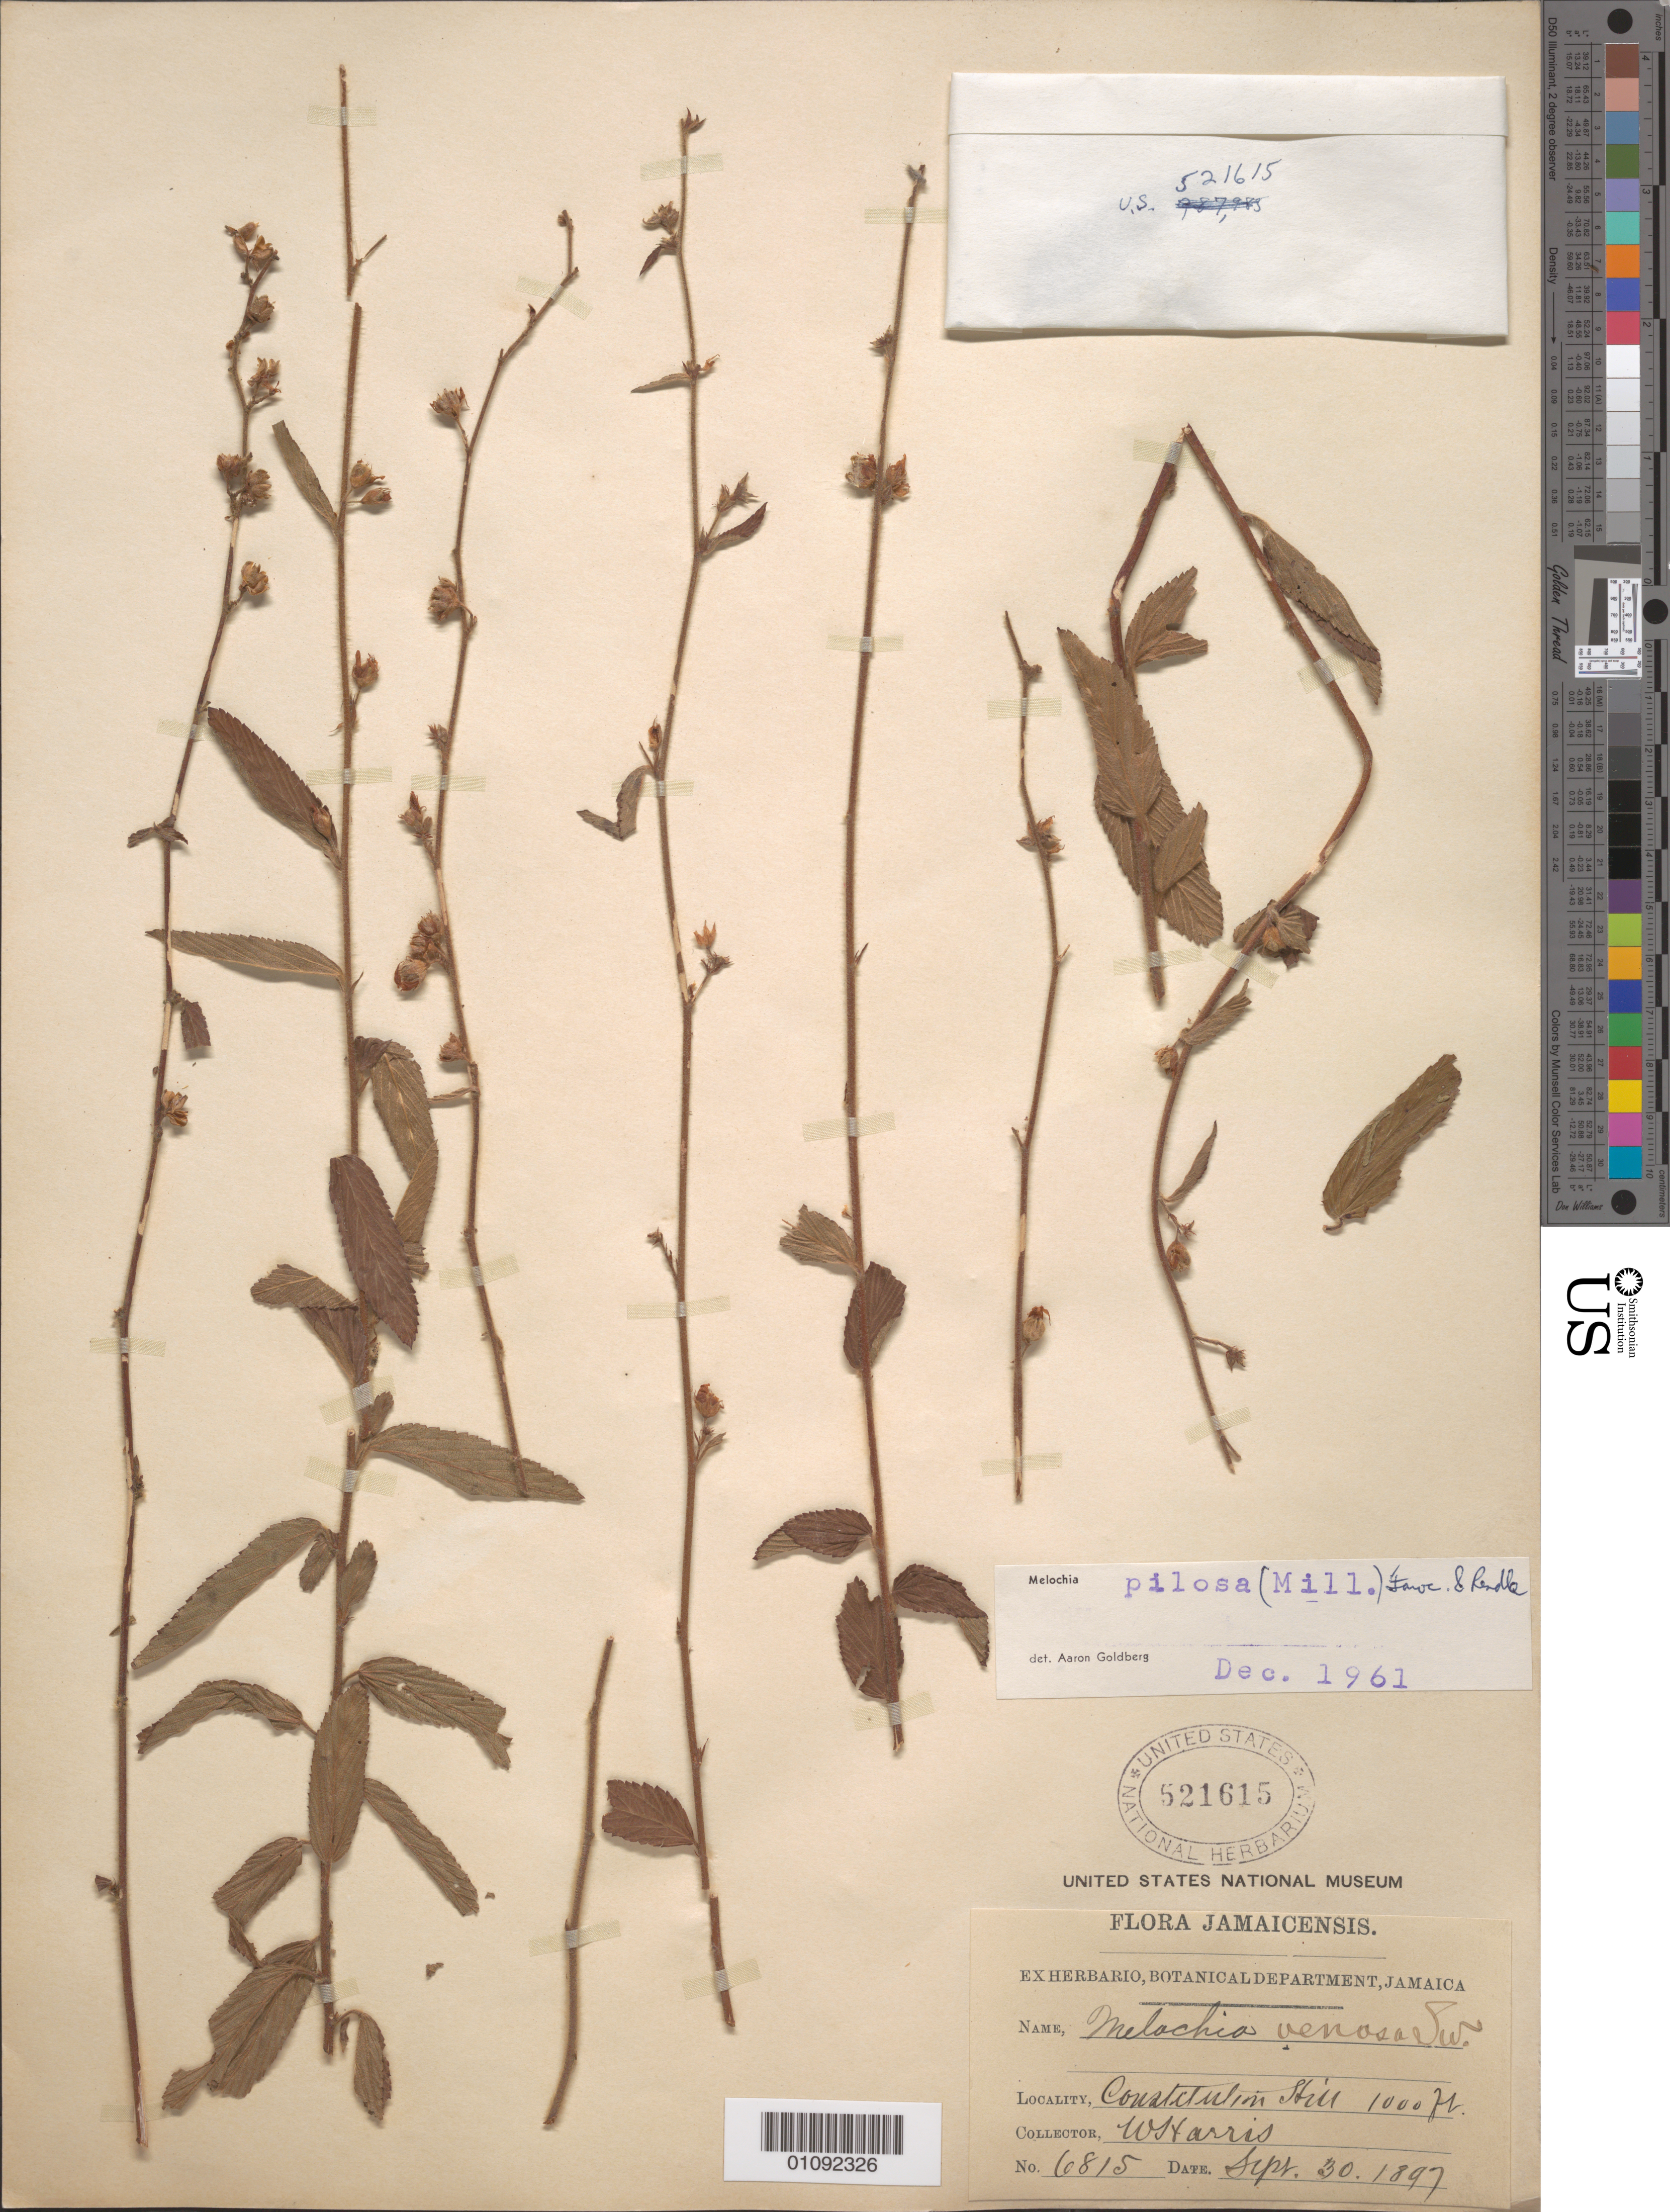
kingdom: Plantae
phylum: Tracheophyta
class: Magnoliopsida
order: Malvales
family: Malvaceae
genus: Melochia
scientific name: Melochia pilosa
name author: (Mill.) Fawc. & Rendle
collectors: W. Harris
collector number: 6815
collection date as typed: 30 Sep 1897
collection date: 1897-09-30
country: Jamaica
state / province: Saint Andrew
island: Jamaica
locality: Constitution Hill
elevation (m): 305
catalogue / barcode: US 521615